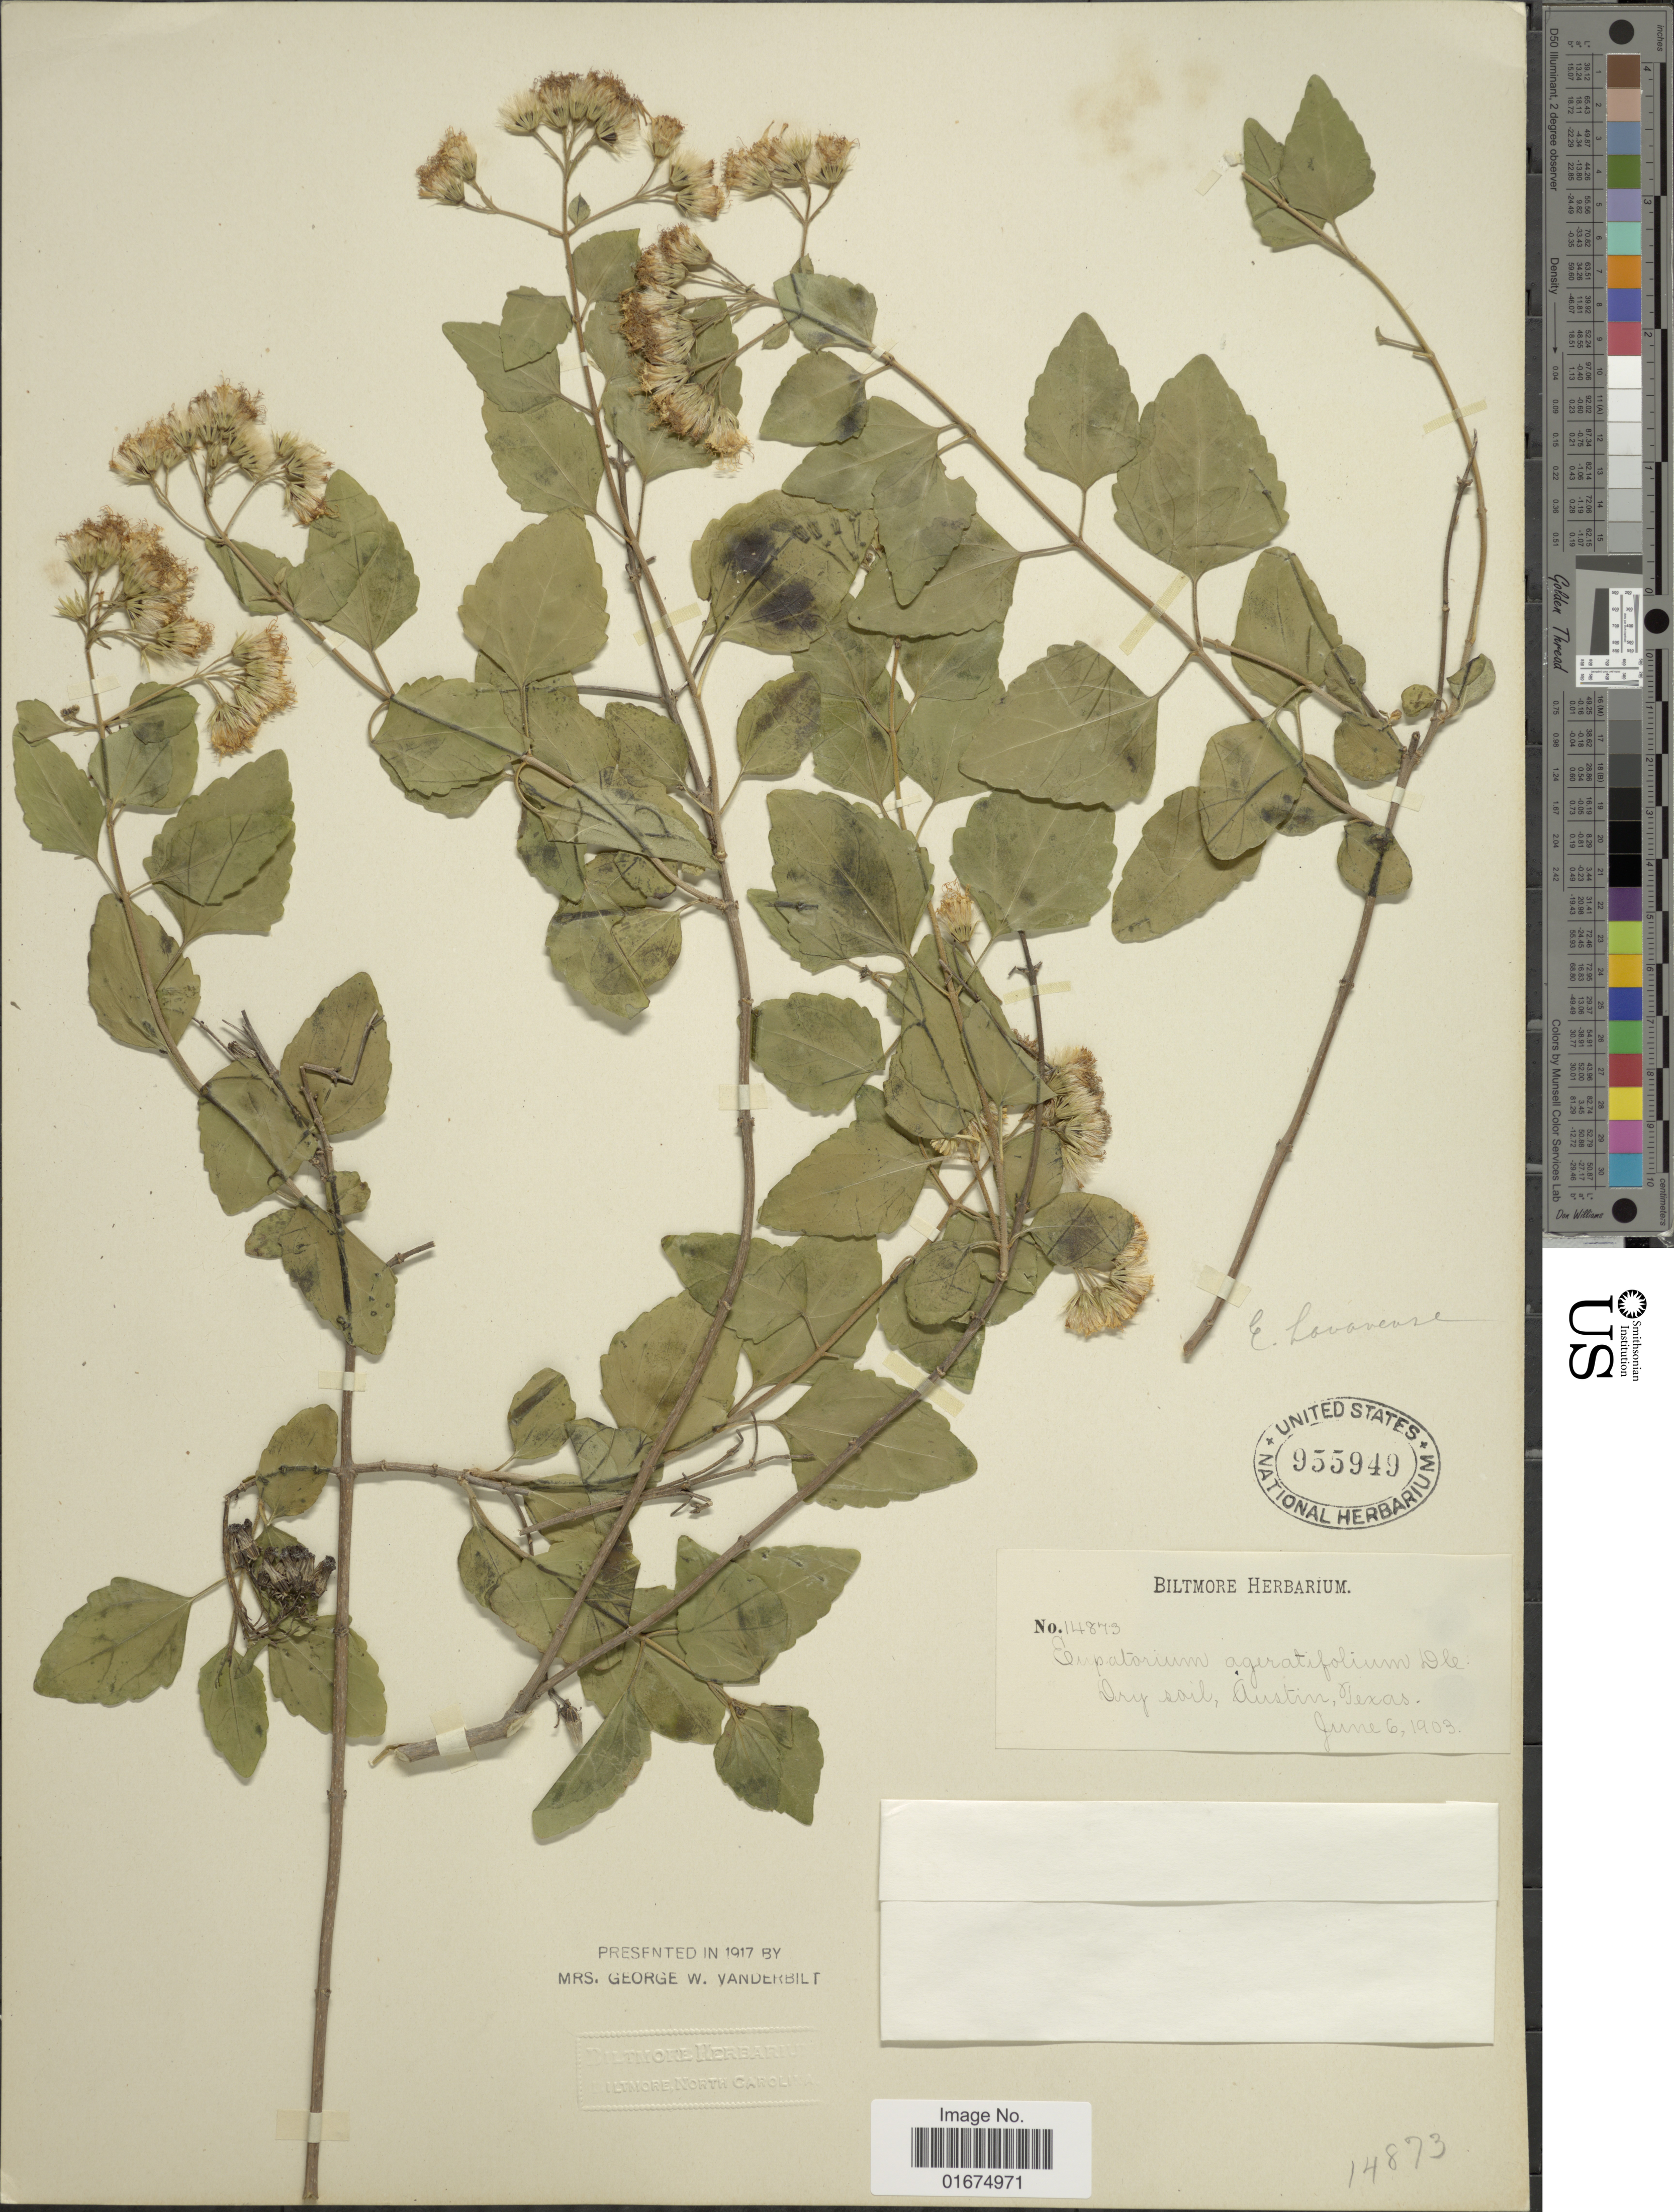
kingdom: Plantae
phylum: Tracheophyta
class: Magnoliopsida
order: Asterales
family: Asteraceae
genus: Ageratina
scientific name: Ageratina altissima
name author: (L.) R.M. King & H. Rob.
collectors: ex herb. Biltmore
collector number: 14873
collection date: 1903-06-06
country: United States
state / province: Texas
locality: Dry soil, Austin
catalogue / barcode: US 955949